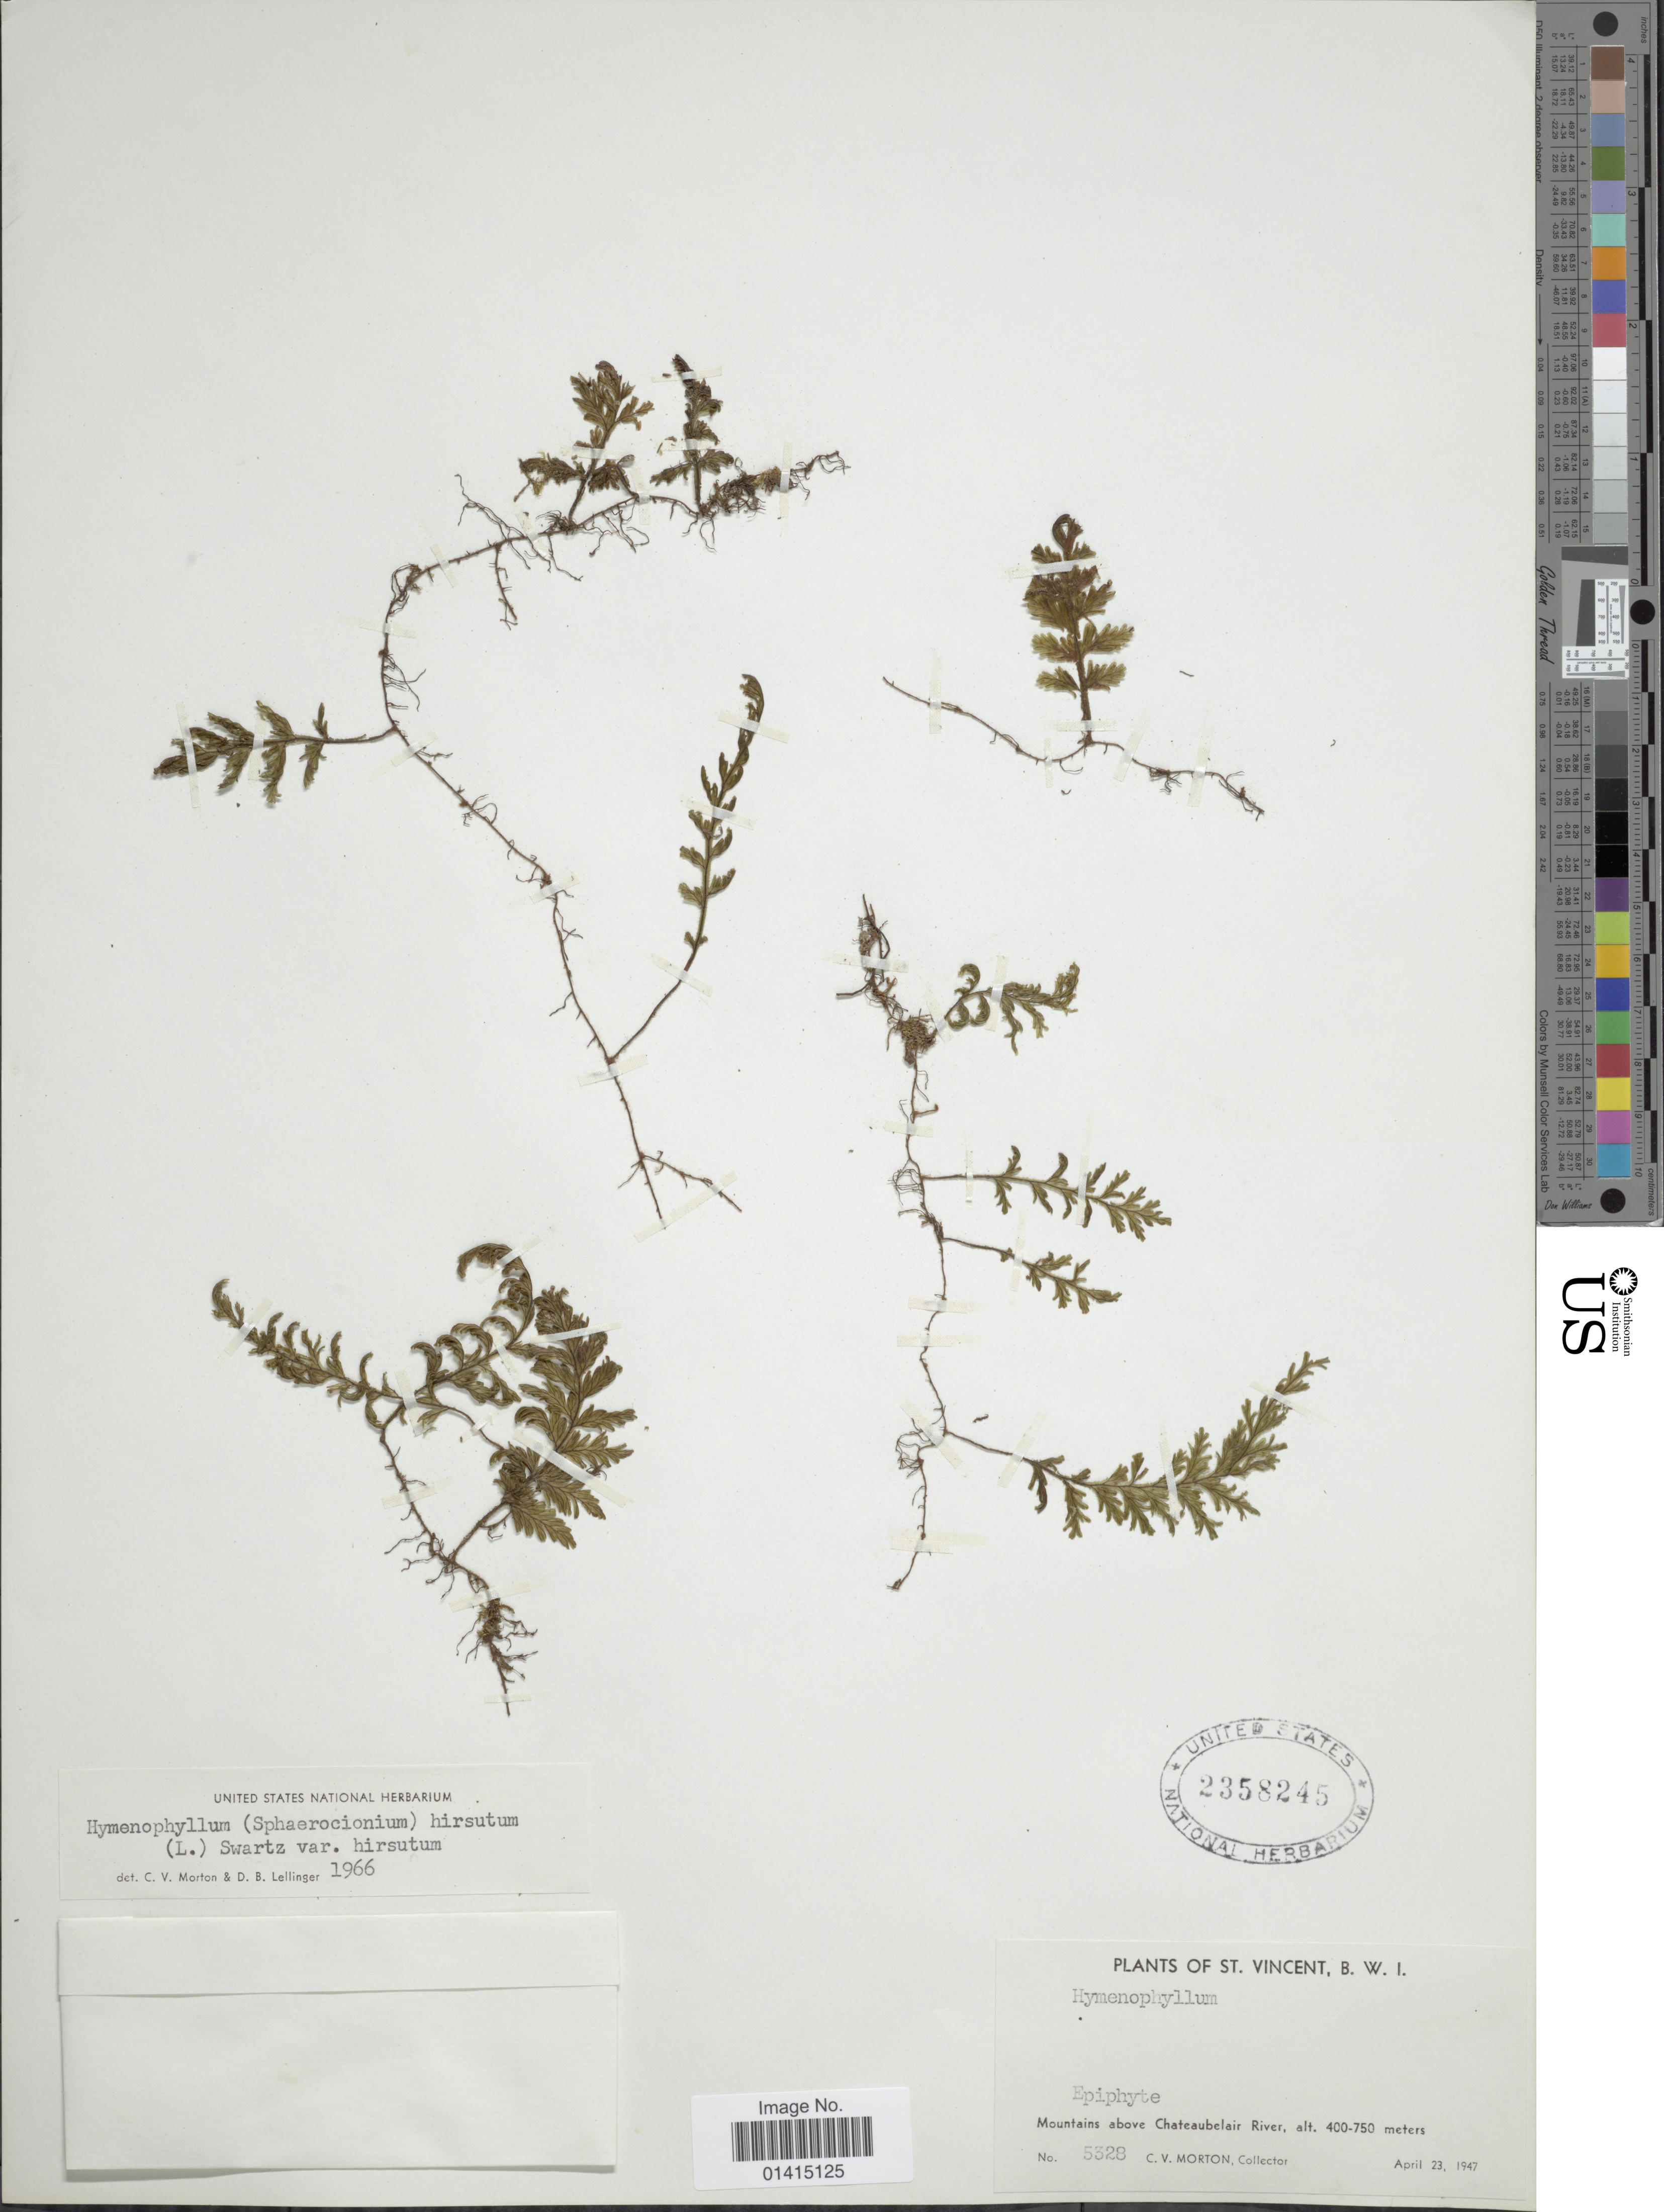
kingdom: Plantae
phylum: Tracheophyta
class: Polypodiopsida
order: Hymenophyllales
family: Hymenophyllaceae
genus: Hymenophyllum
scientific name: Hymenophyllum hirsutum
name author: (L.) Sw.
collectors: C. V. Morton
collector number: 5328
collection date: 1947-04-23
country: St. Vincent - Grenadines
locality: St. Vincent, B.W.I., Mountains above Chateaubelair River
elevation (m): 400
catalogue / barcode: US 2358245